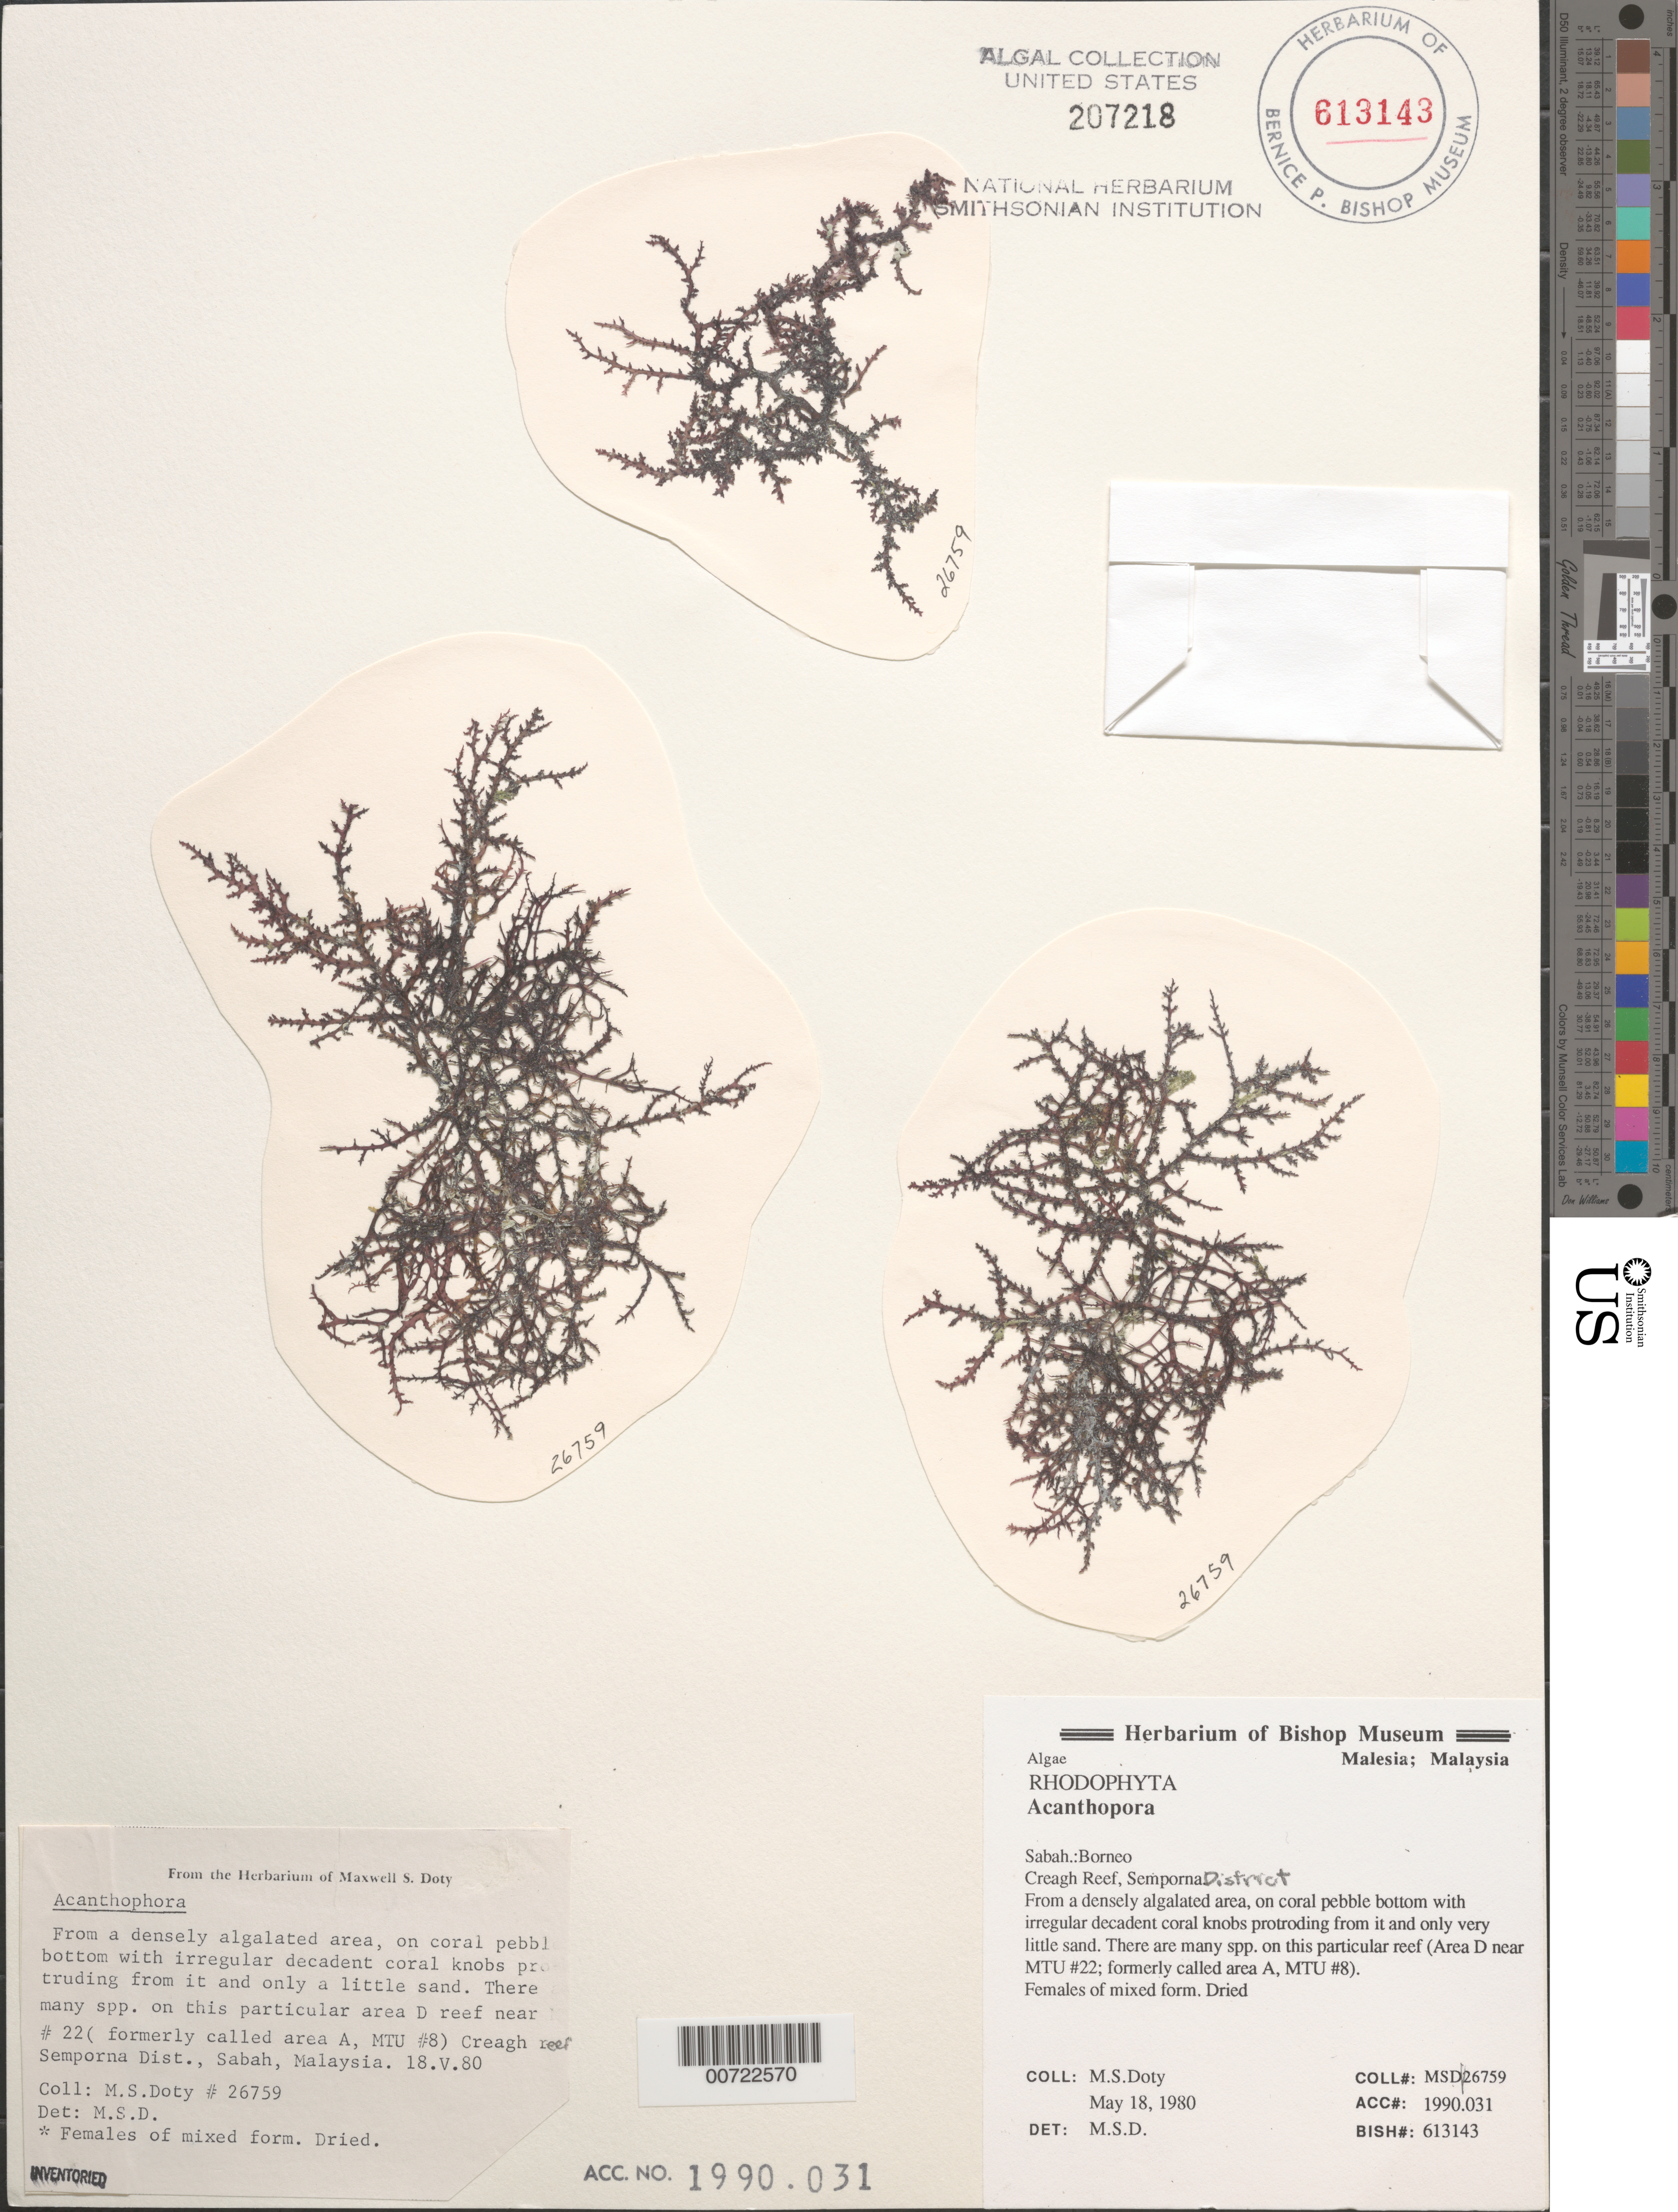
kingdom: Plantae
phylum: Rhodophyta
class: Florideophyceae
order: Ceramiales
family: Rhodomelaceae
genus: Acanthophora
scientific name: Acanthophora sp.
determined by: Doty, M. S.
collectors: M. S. Doty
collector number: MSD 26759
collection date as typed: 18 May 1980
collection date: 1980-05-18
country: Malaysia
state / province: Sabah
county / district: Semporna District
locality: Creagh Reef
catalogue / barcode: US 207218